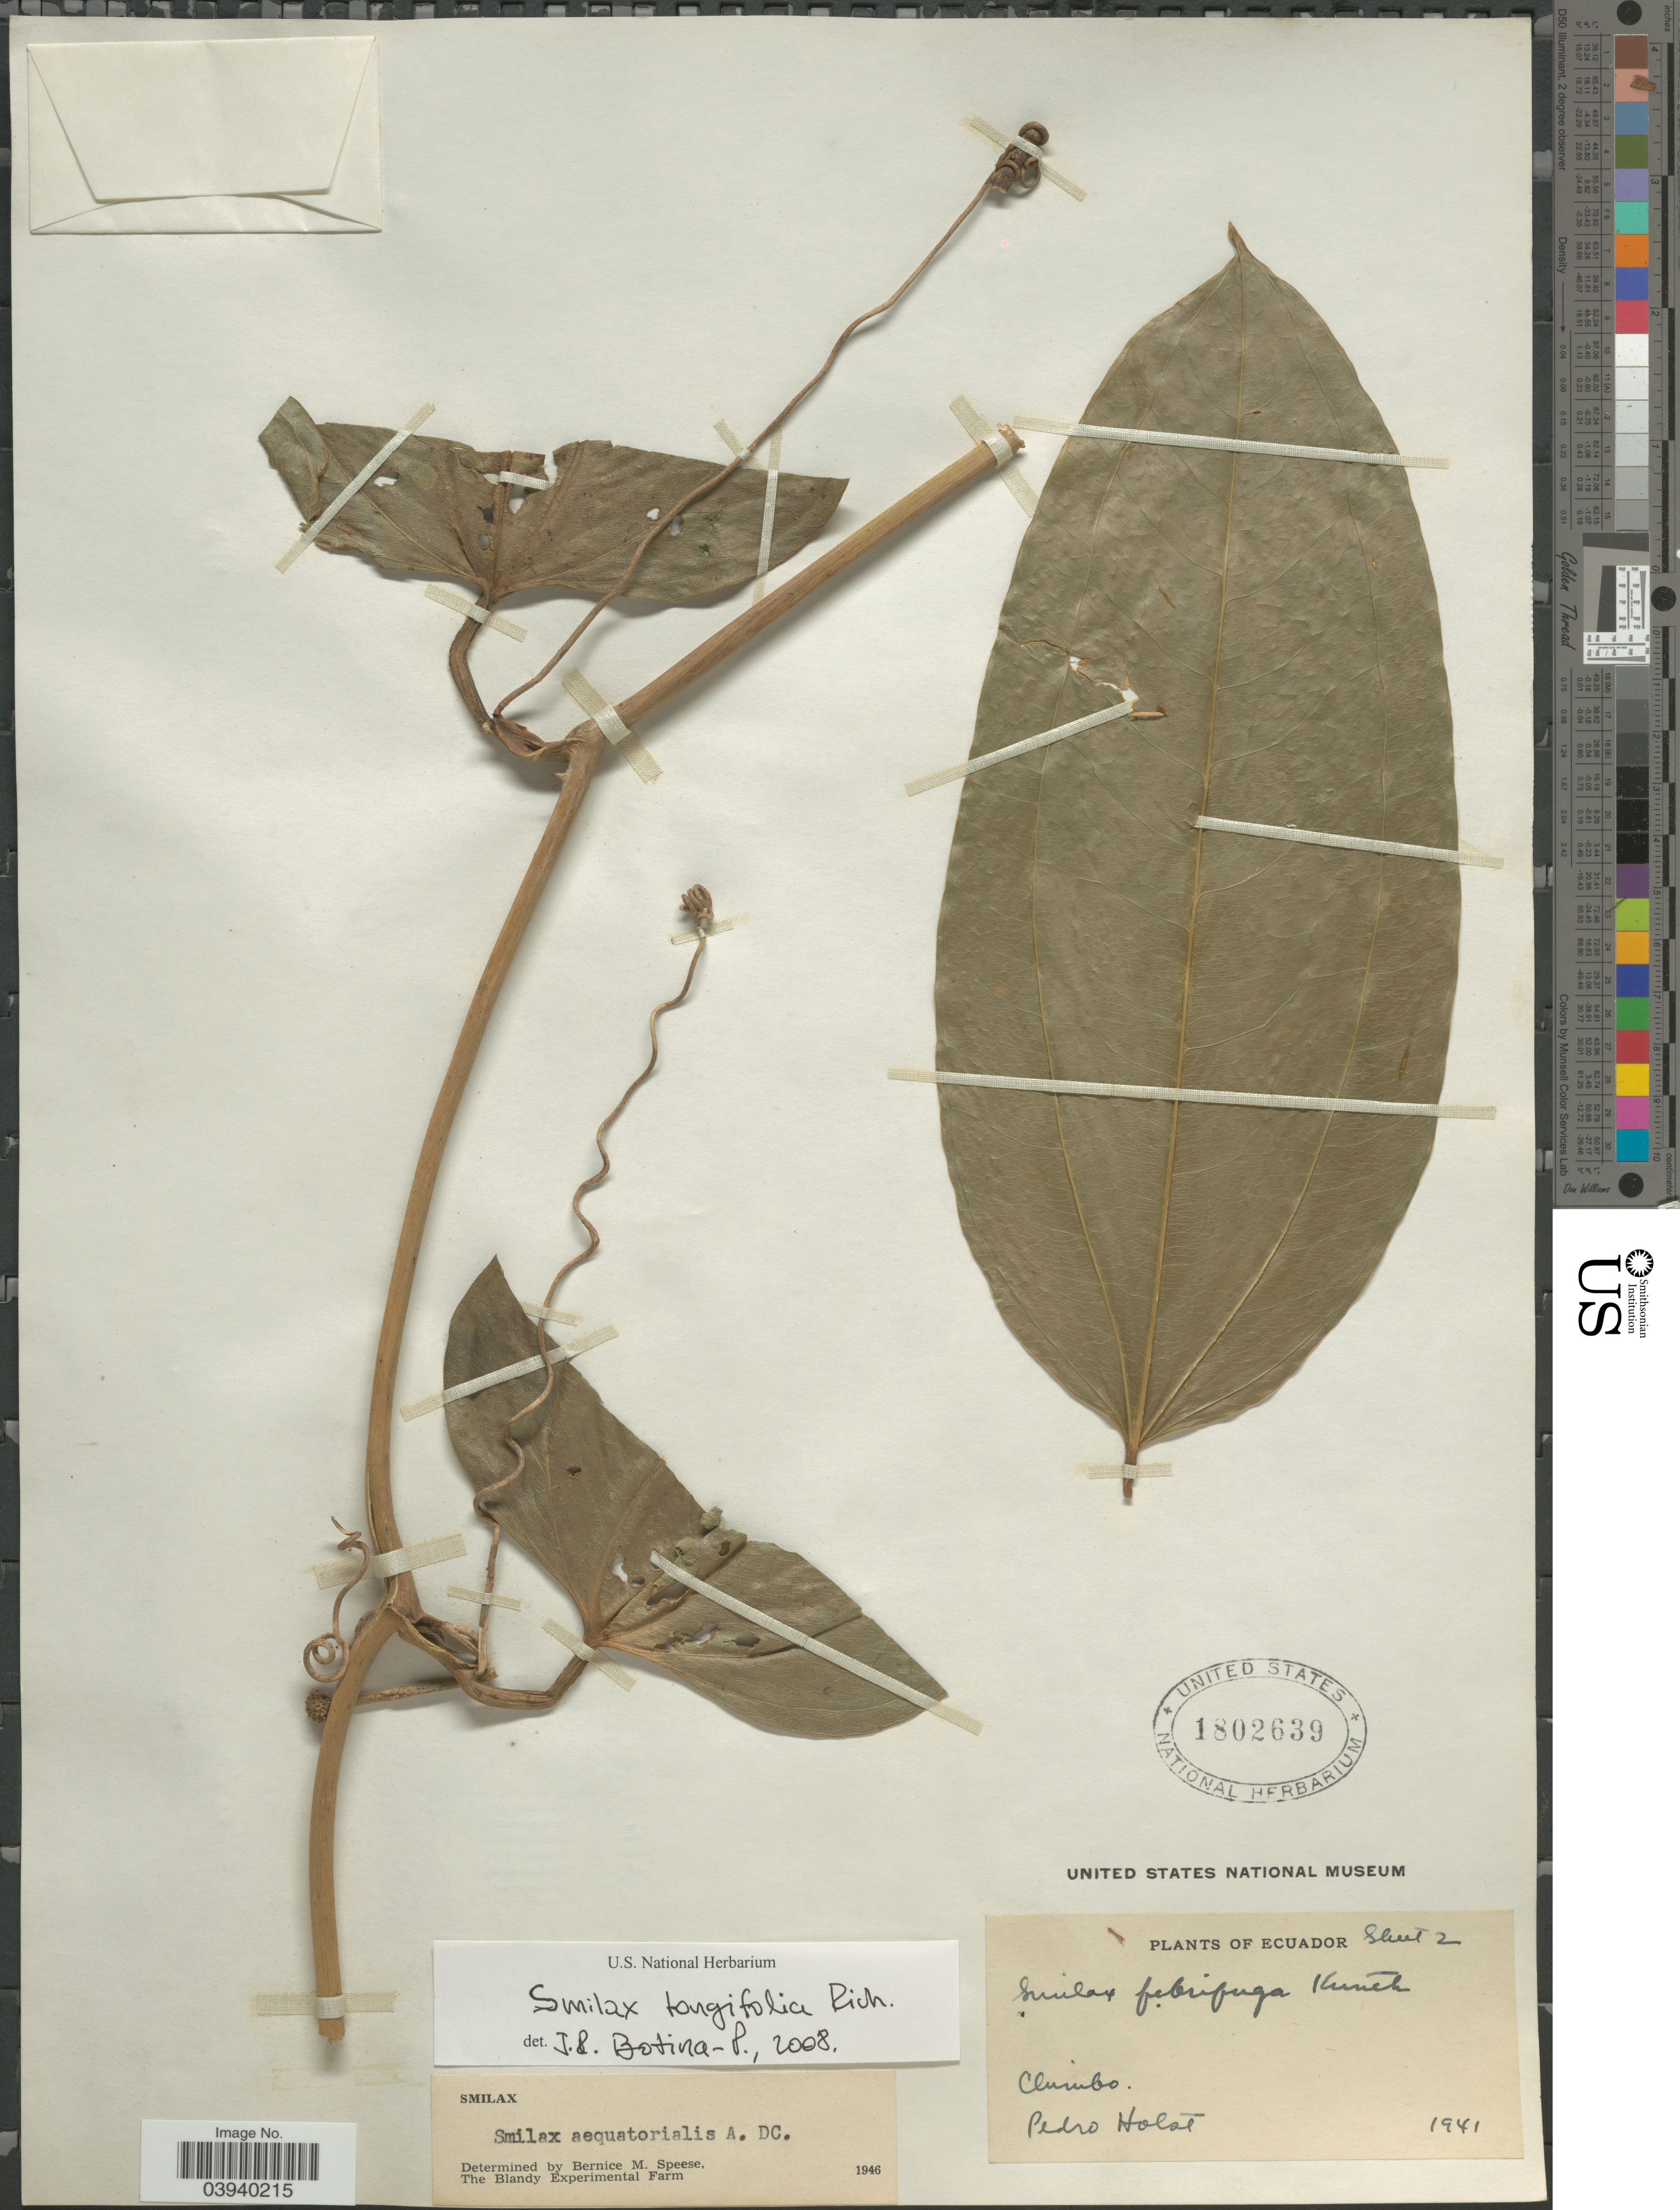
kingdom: Plantae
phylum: Tracheophyta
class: Liliopsida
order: Liliales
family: Smilacaceae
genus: Smilax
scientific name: Smilax longifolia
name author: Rich.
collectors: P. Holst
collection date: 1941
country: Ecuador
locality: Chimbo.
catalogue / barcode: US 1802639